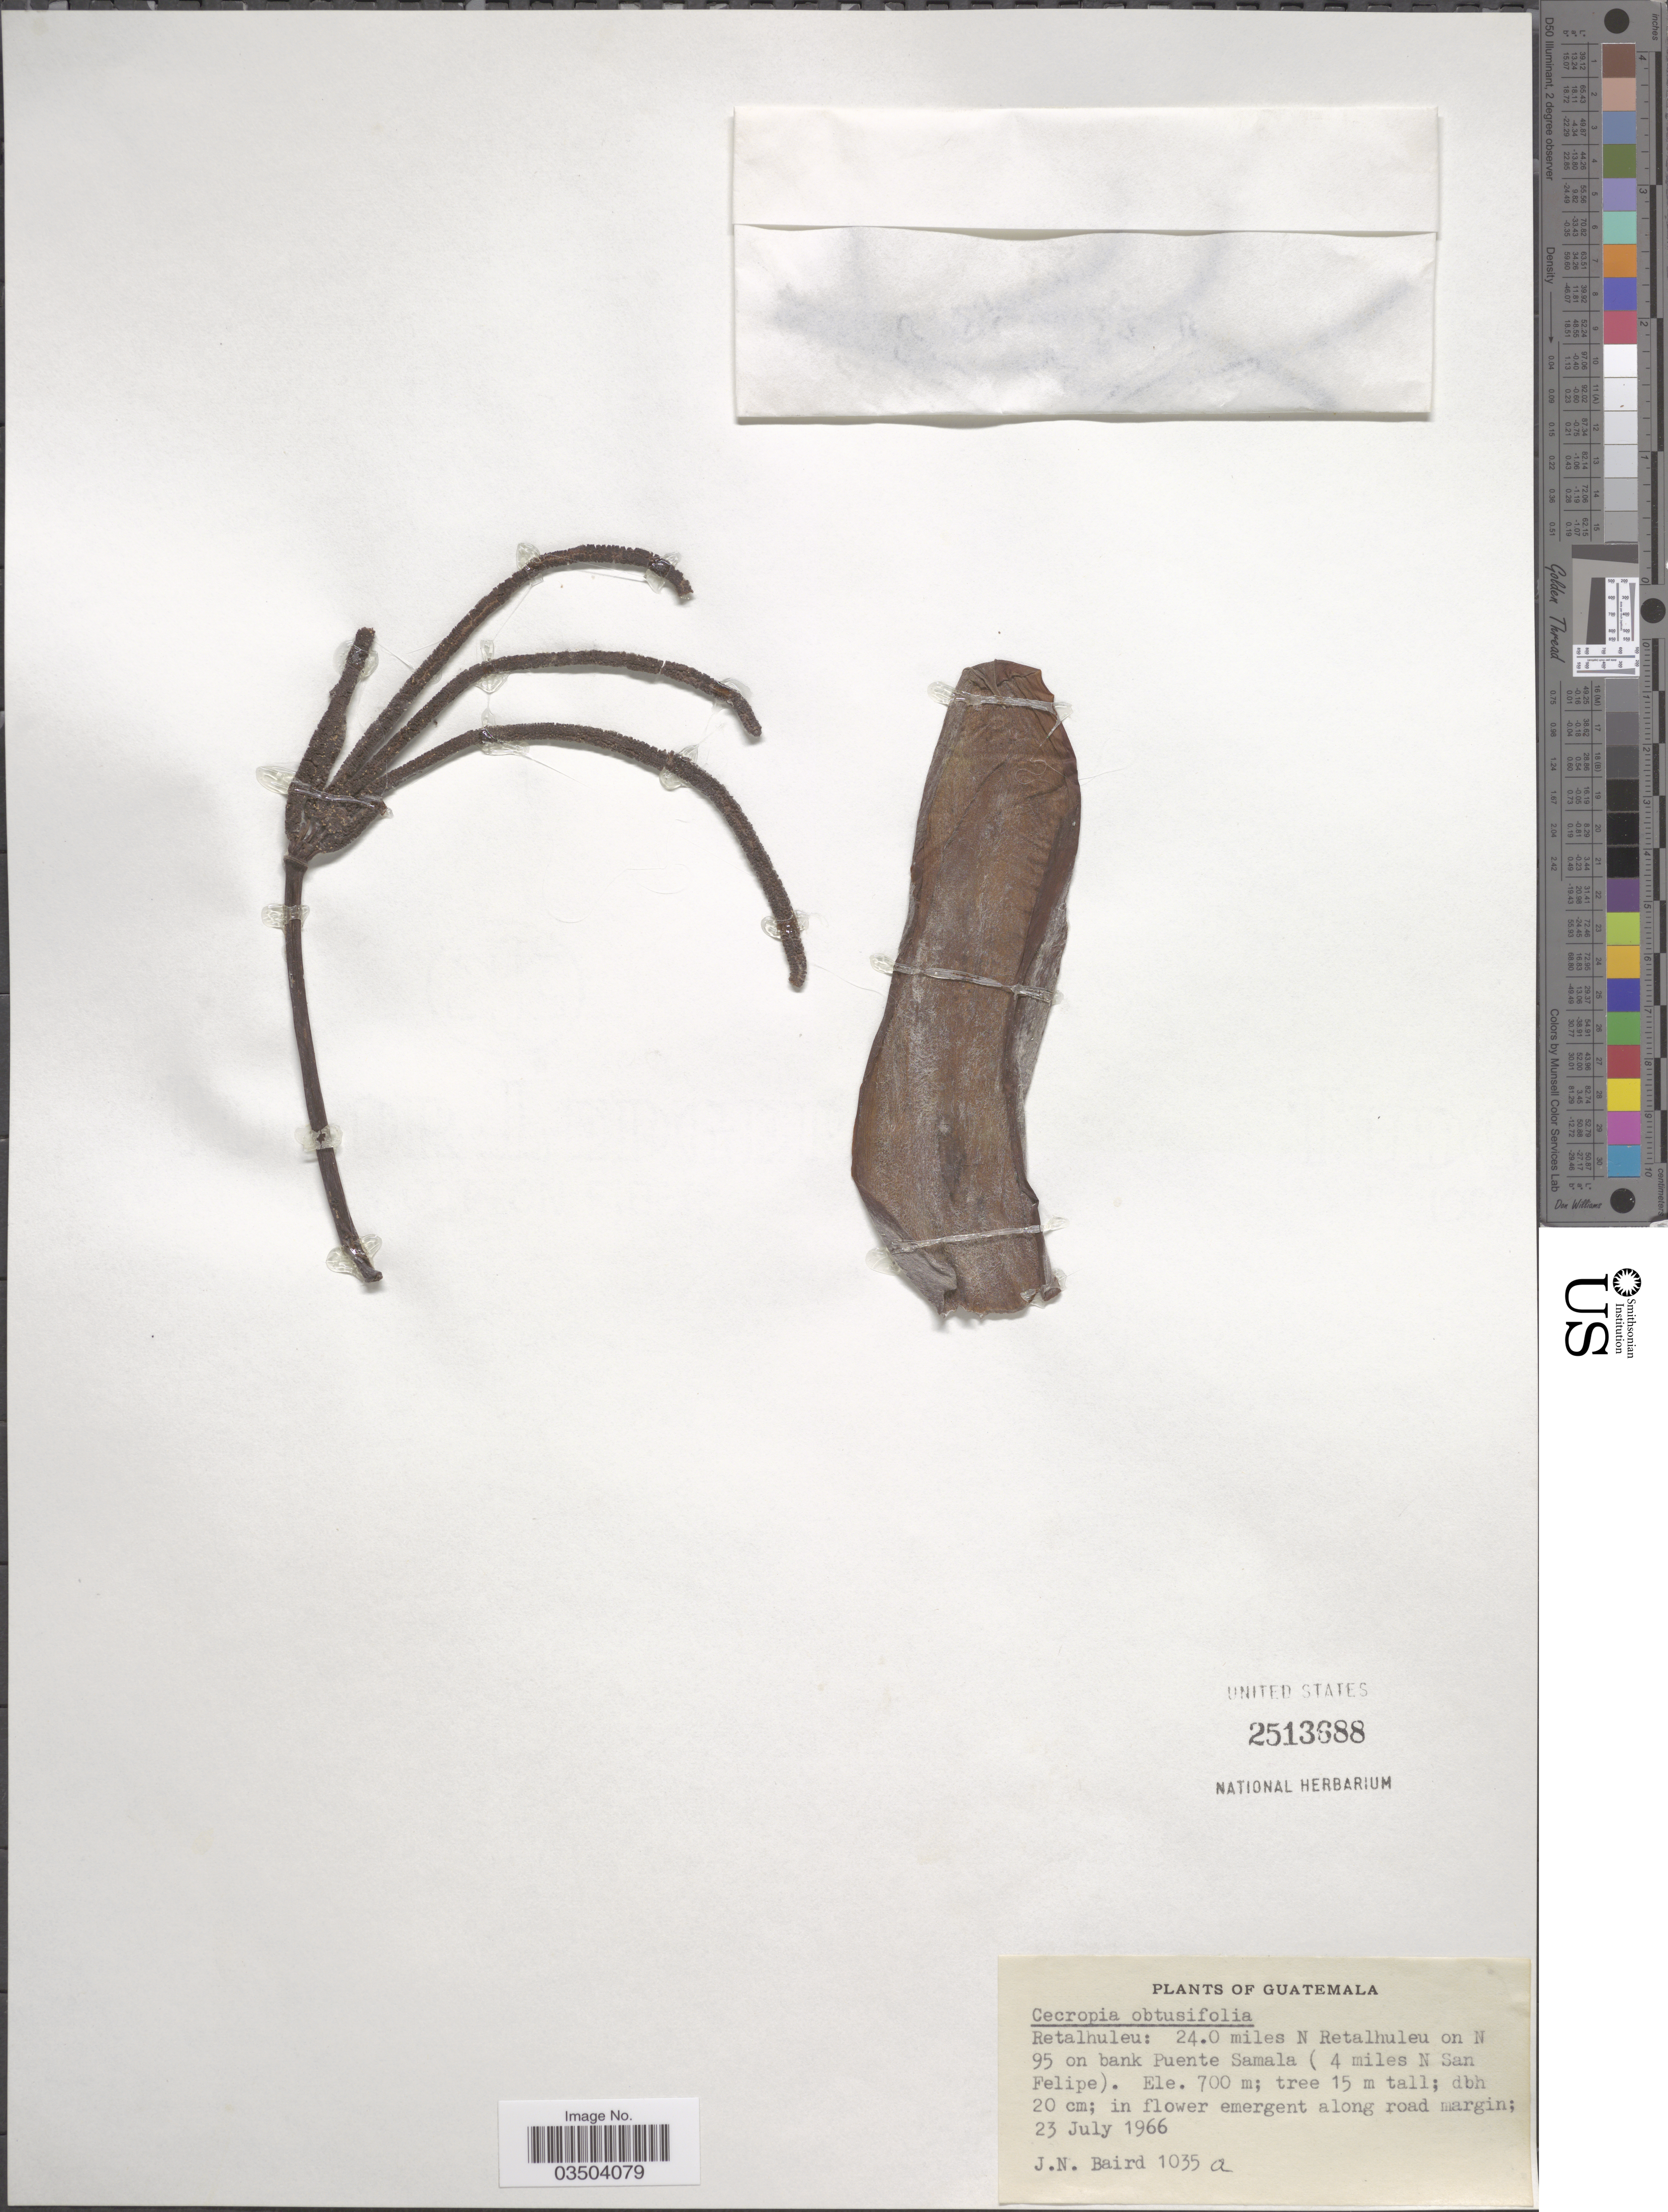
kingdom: Plantae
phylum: Tracheophyta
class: Magnoliopsida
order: Rosales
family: Urticaceae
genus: Cecropia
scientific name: Cecropia obtusifolia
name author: Bertol.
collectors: J. Baird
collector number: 1035a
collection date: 1966-07-23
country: Guatemala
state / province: Retalhuleu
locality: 24.0 miles N Retalhuleu on N 95 on bank Puente Samala (4 miles N San Felipe).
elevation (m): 700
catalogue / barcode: US 2513688